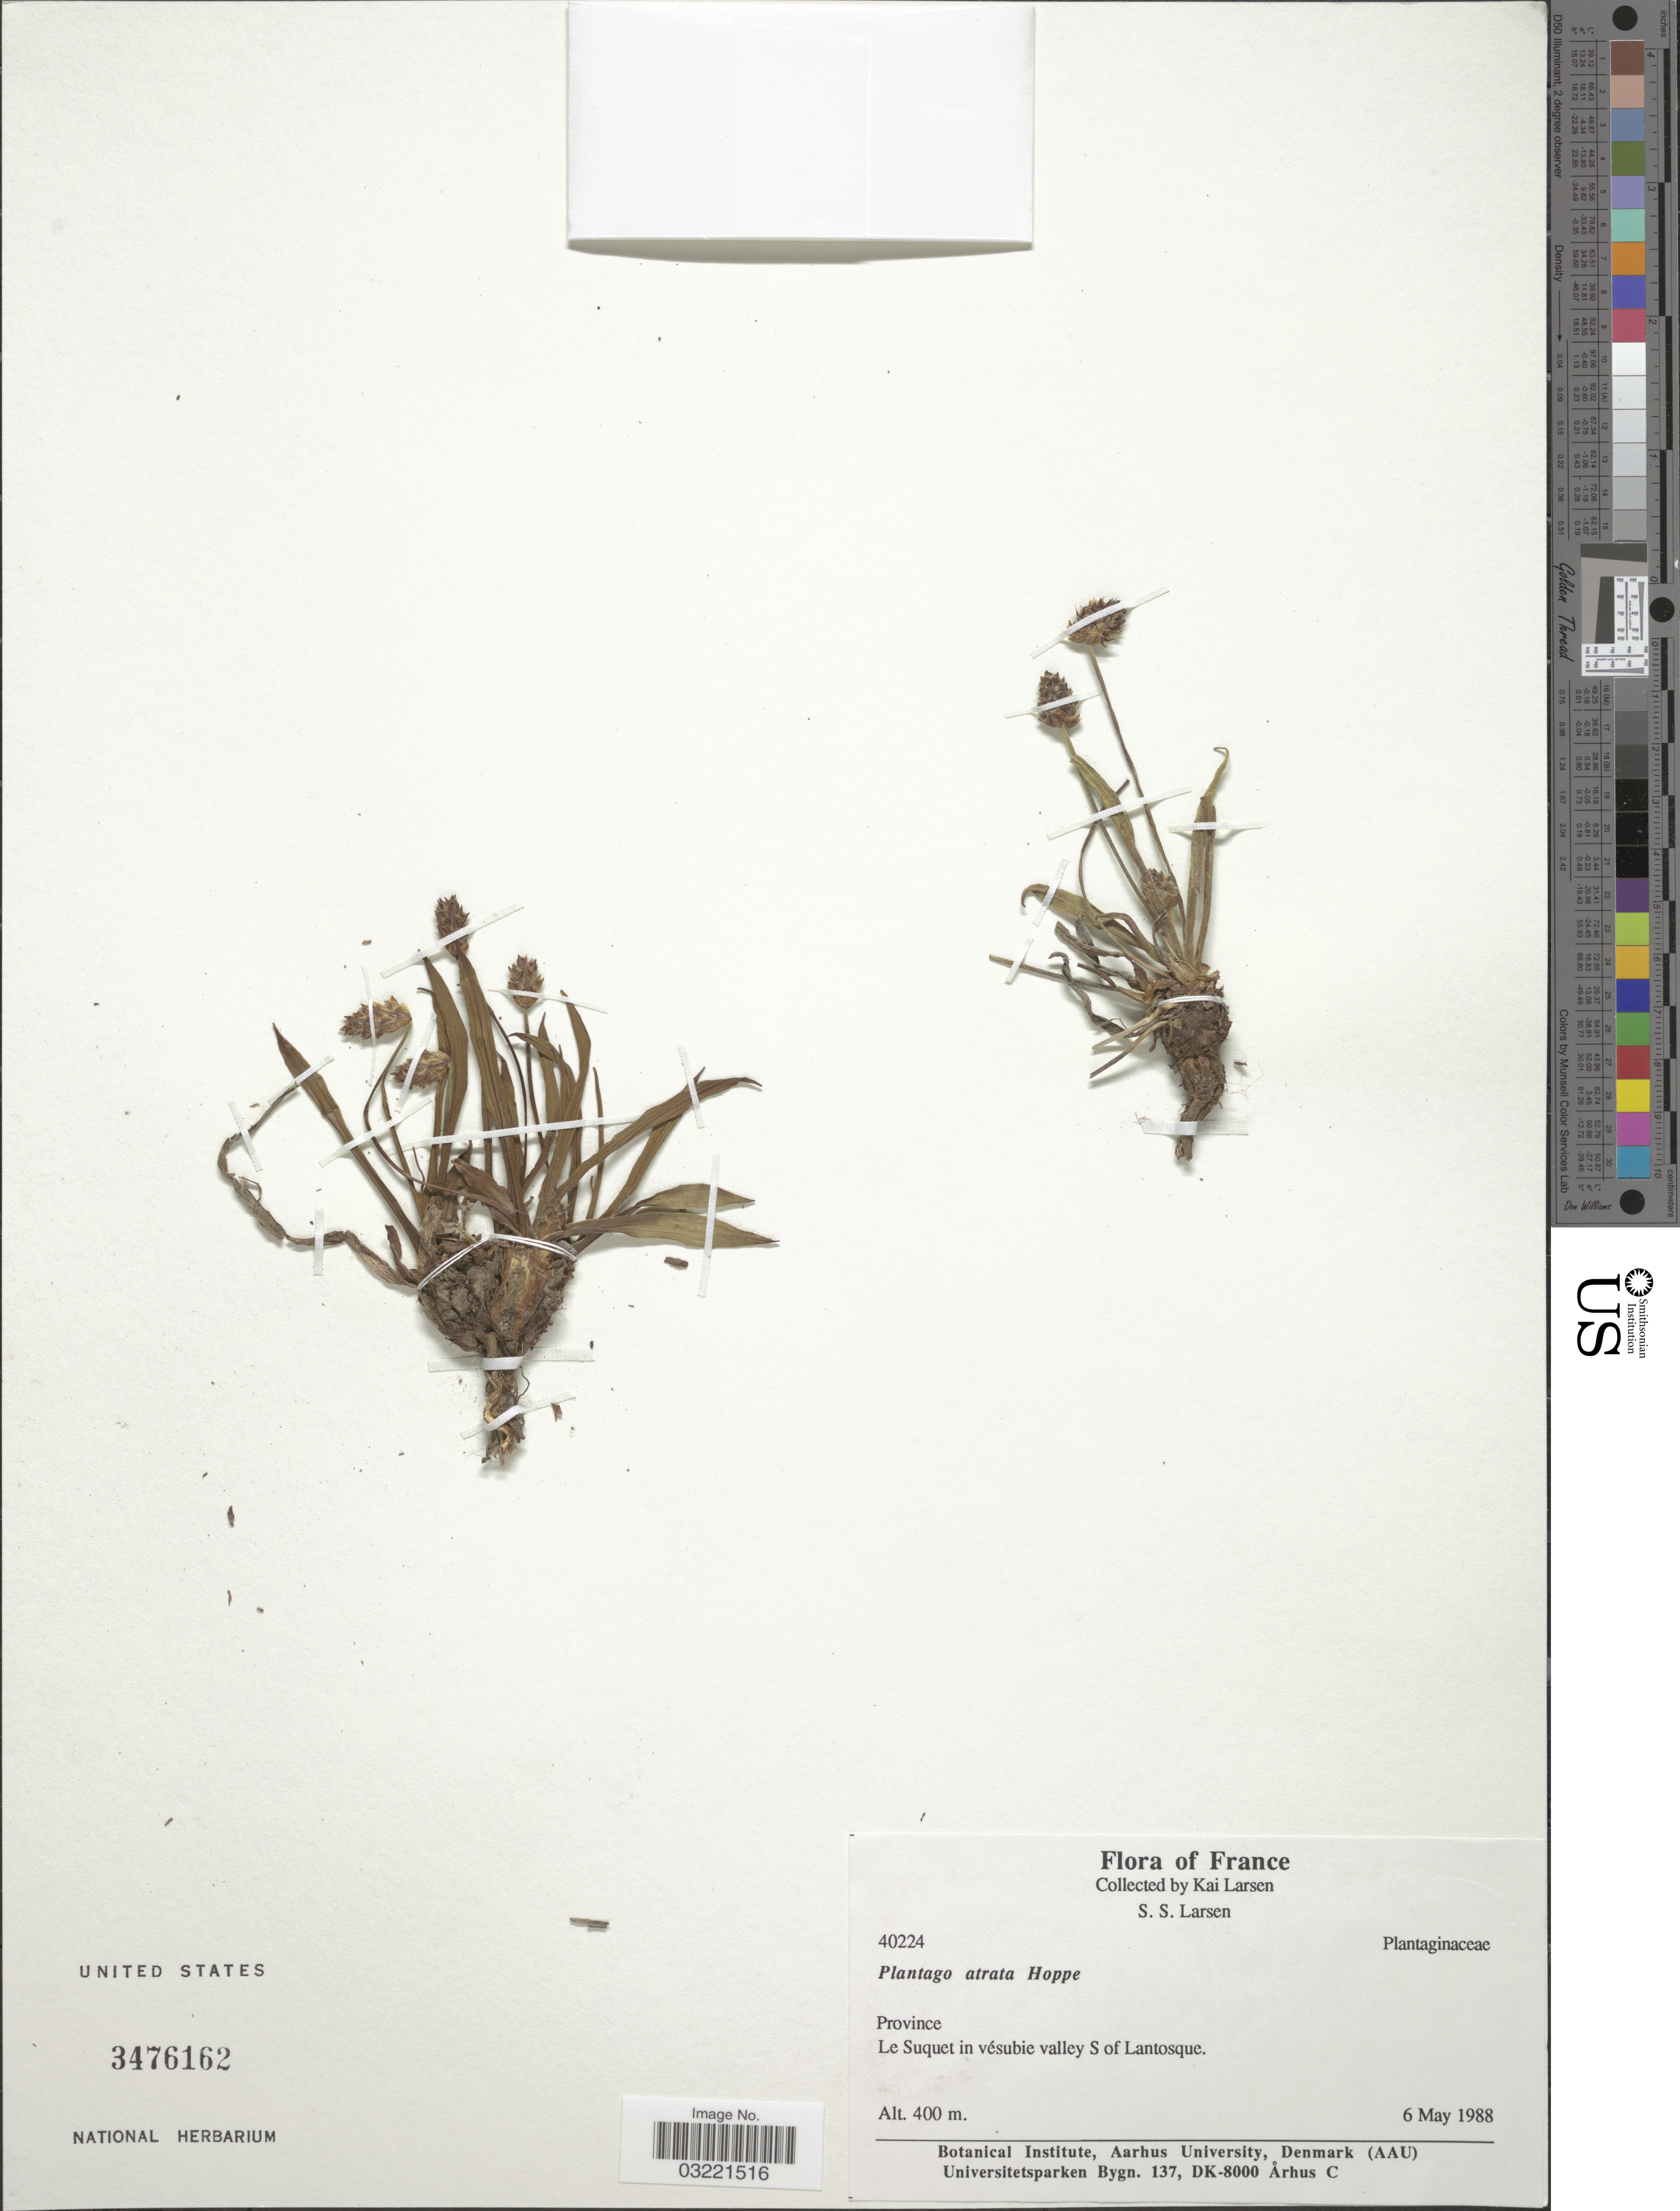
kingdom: Plantae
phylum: Tracheophyta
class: Magnoliopsida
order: Lamiales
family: Plantaginaceae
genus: Plantago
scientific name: Plantago atrata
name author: Hoppe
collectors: K. Larsen & S. Larsen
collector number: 40224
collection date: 1988-05-06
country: France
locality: Province Le Suquet in vésubie valley S of Lantosque.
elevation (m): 400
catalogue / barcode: US 3476162